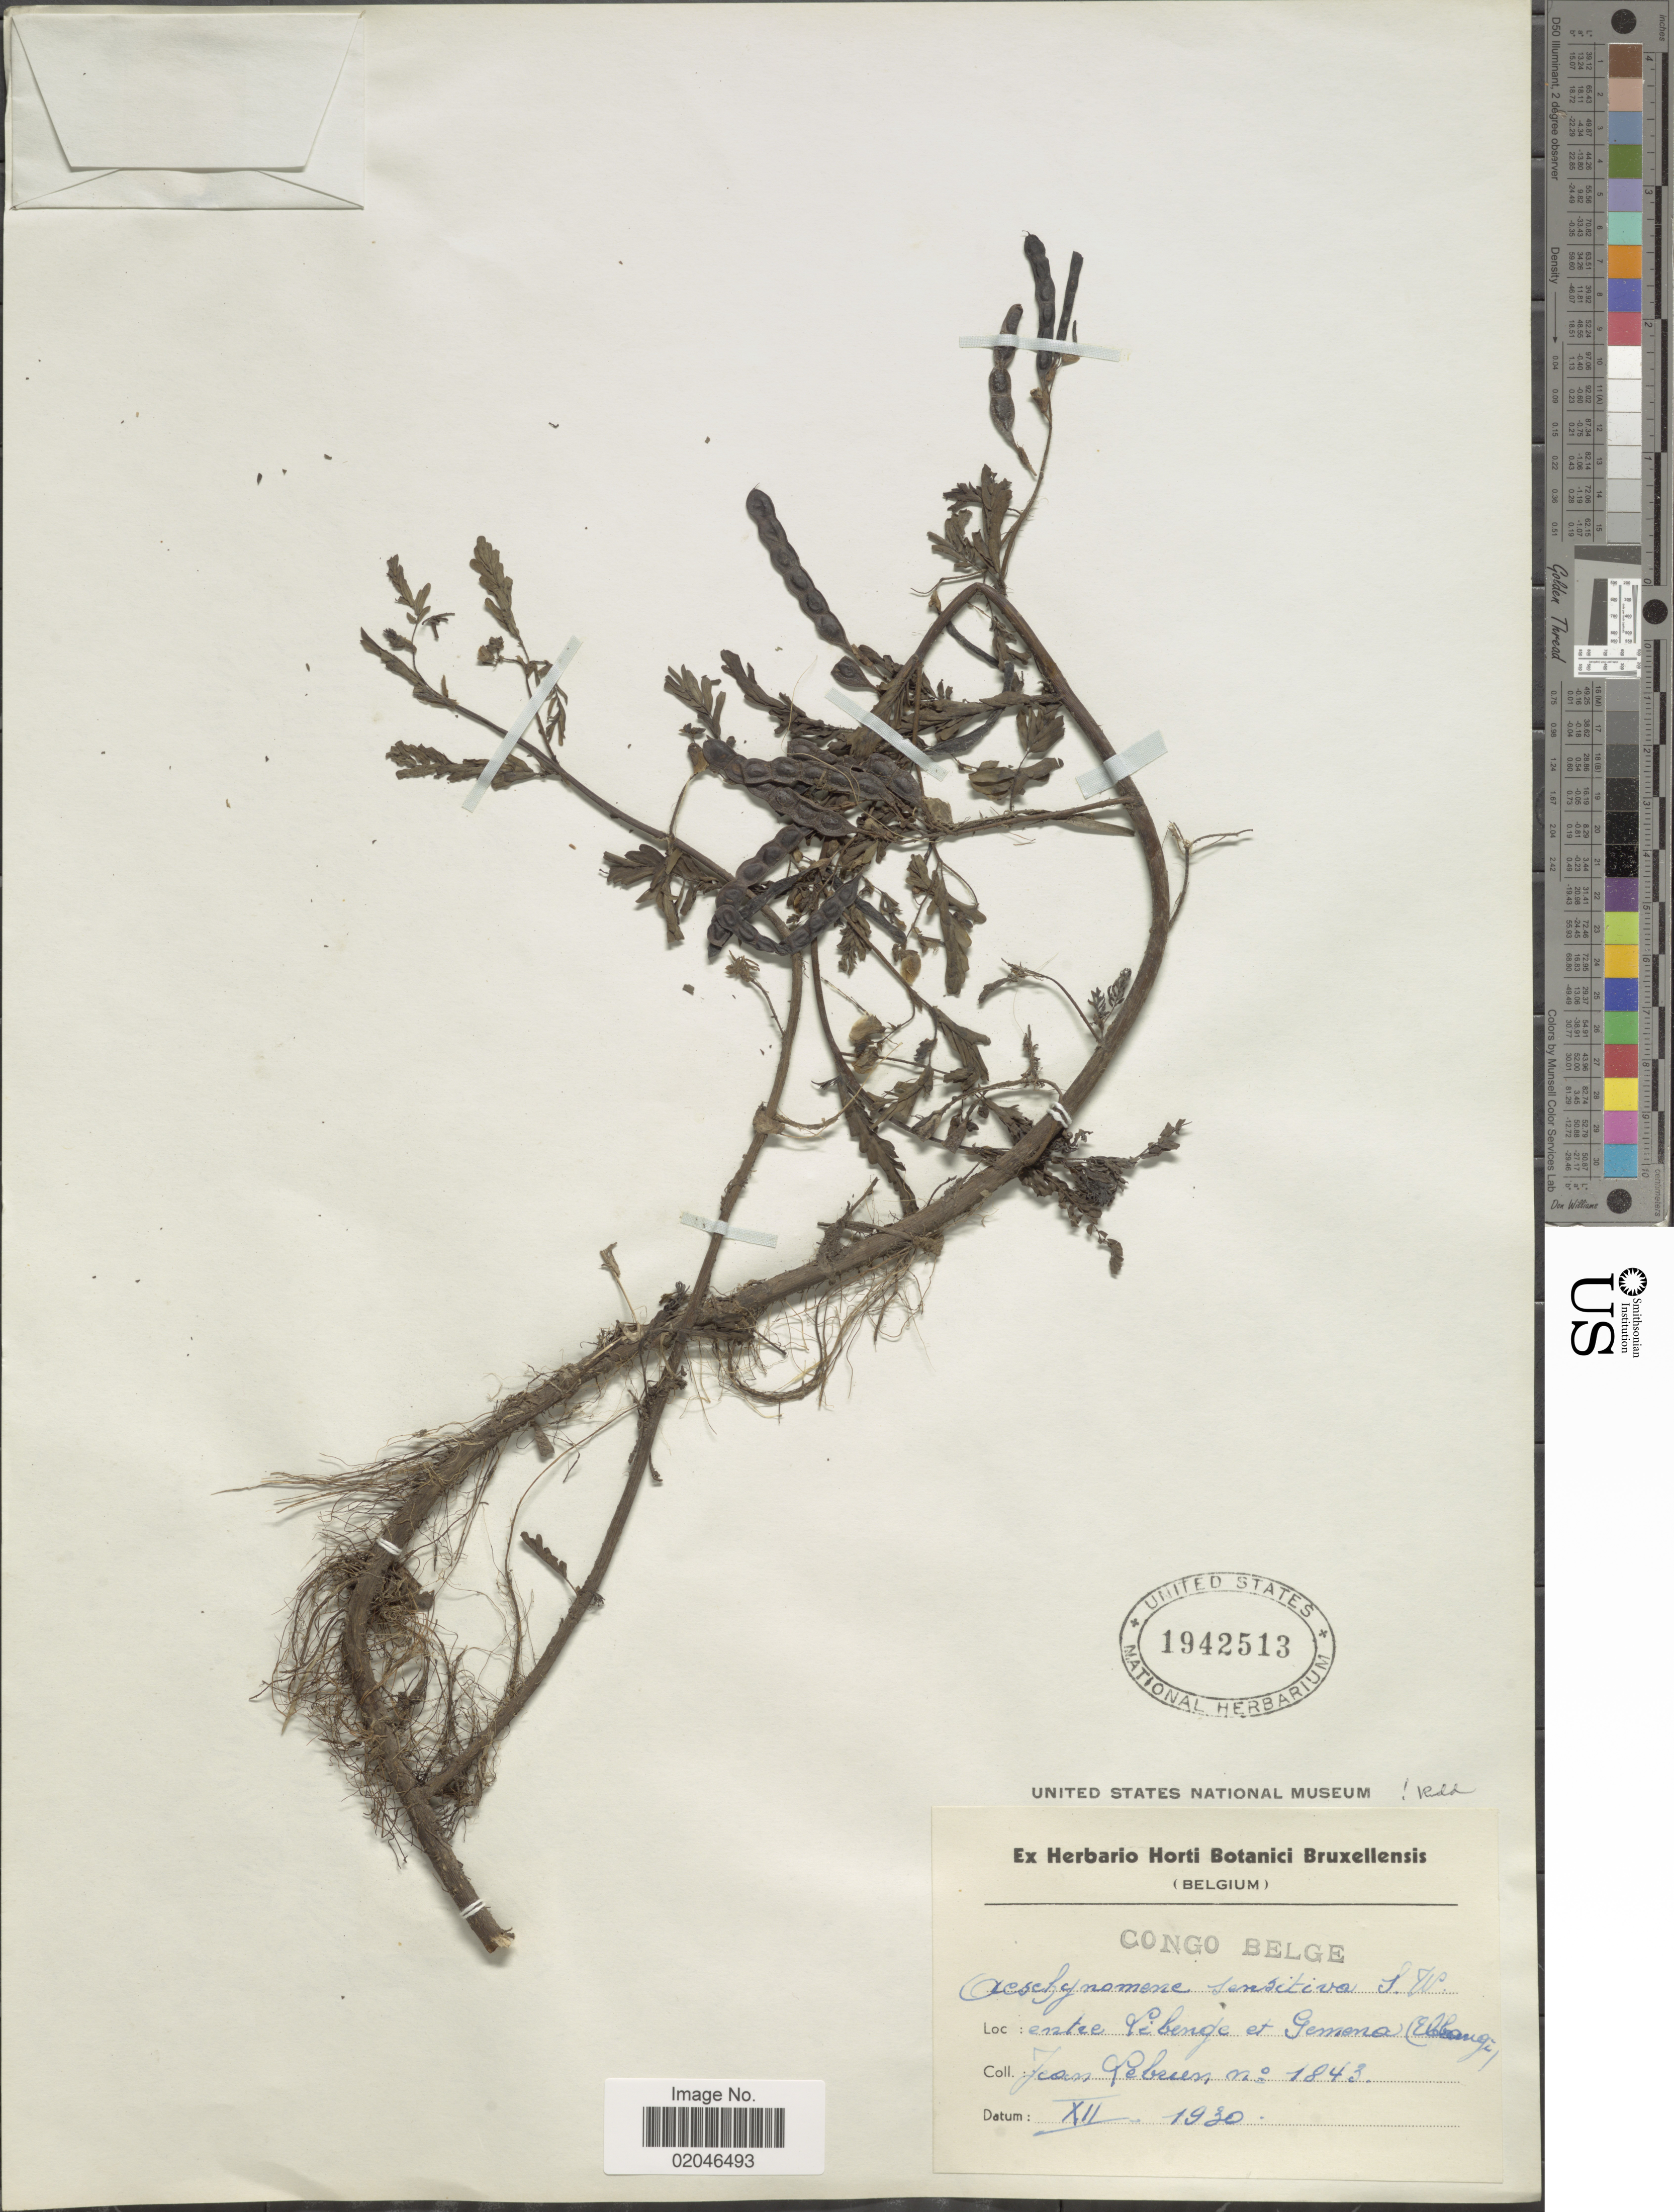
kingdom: Plantae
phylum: Tracheophyta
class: Magnoliopsida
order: Fabales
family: Fabaceae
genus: Aeschynomene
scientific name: Aeschynomene sensitiva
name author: Sw.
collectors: J. A. Lebrun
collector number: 1843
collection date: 1930-12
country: Congo, Democratic Republic of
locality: Entre Libenge et Genona ( [illegible text])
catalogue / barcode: US 1942513